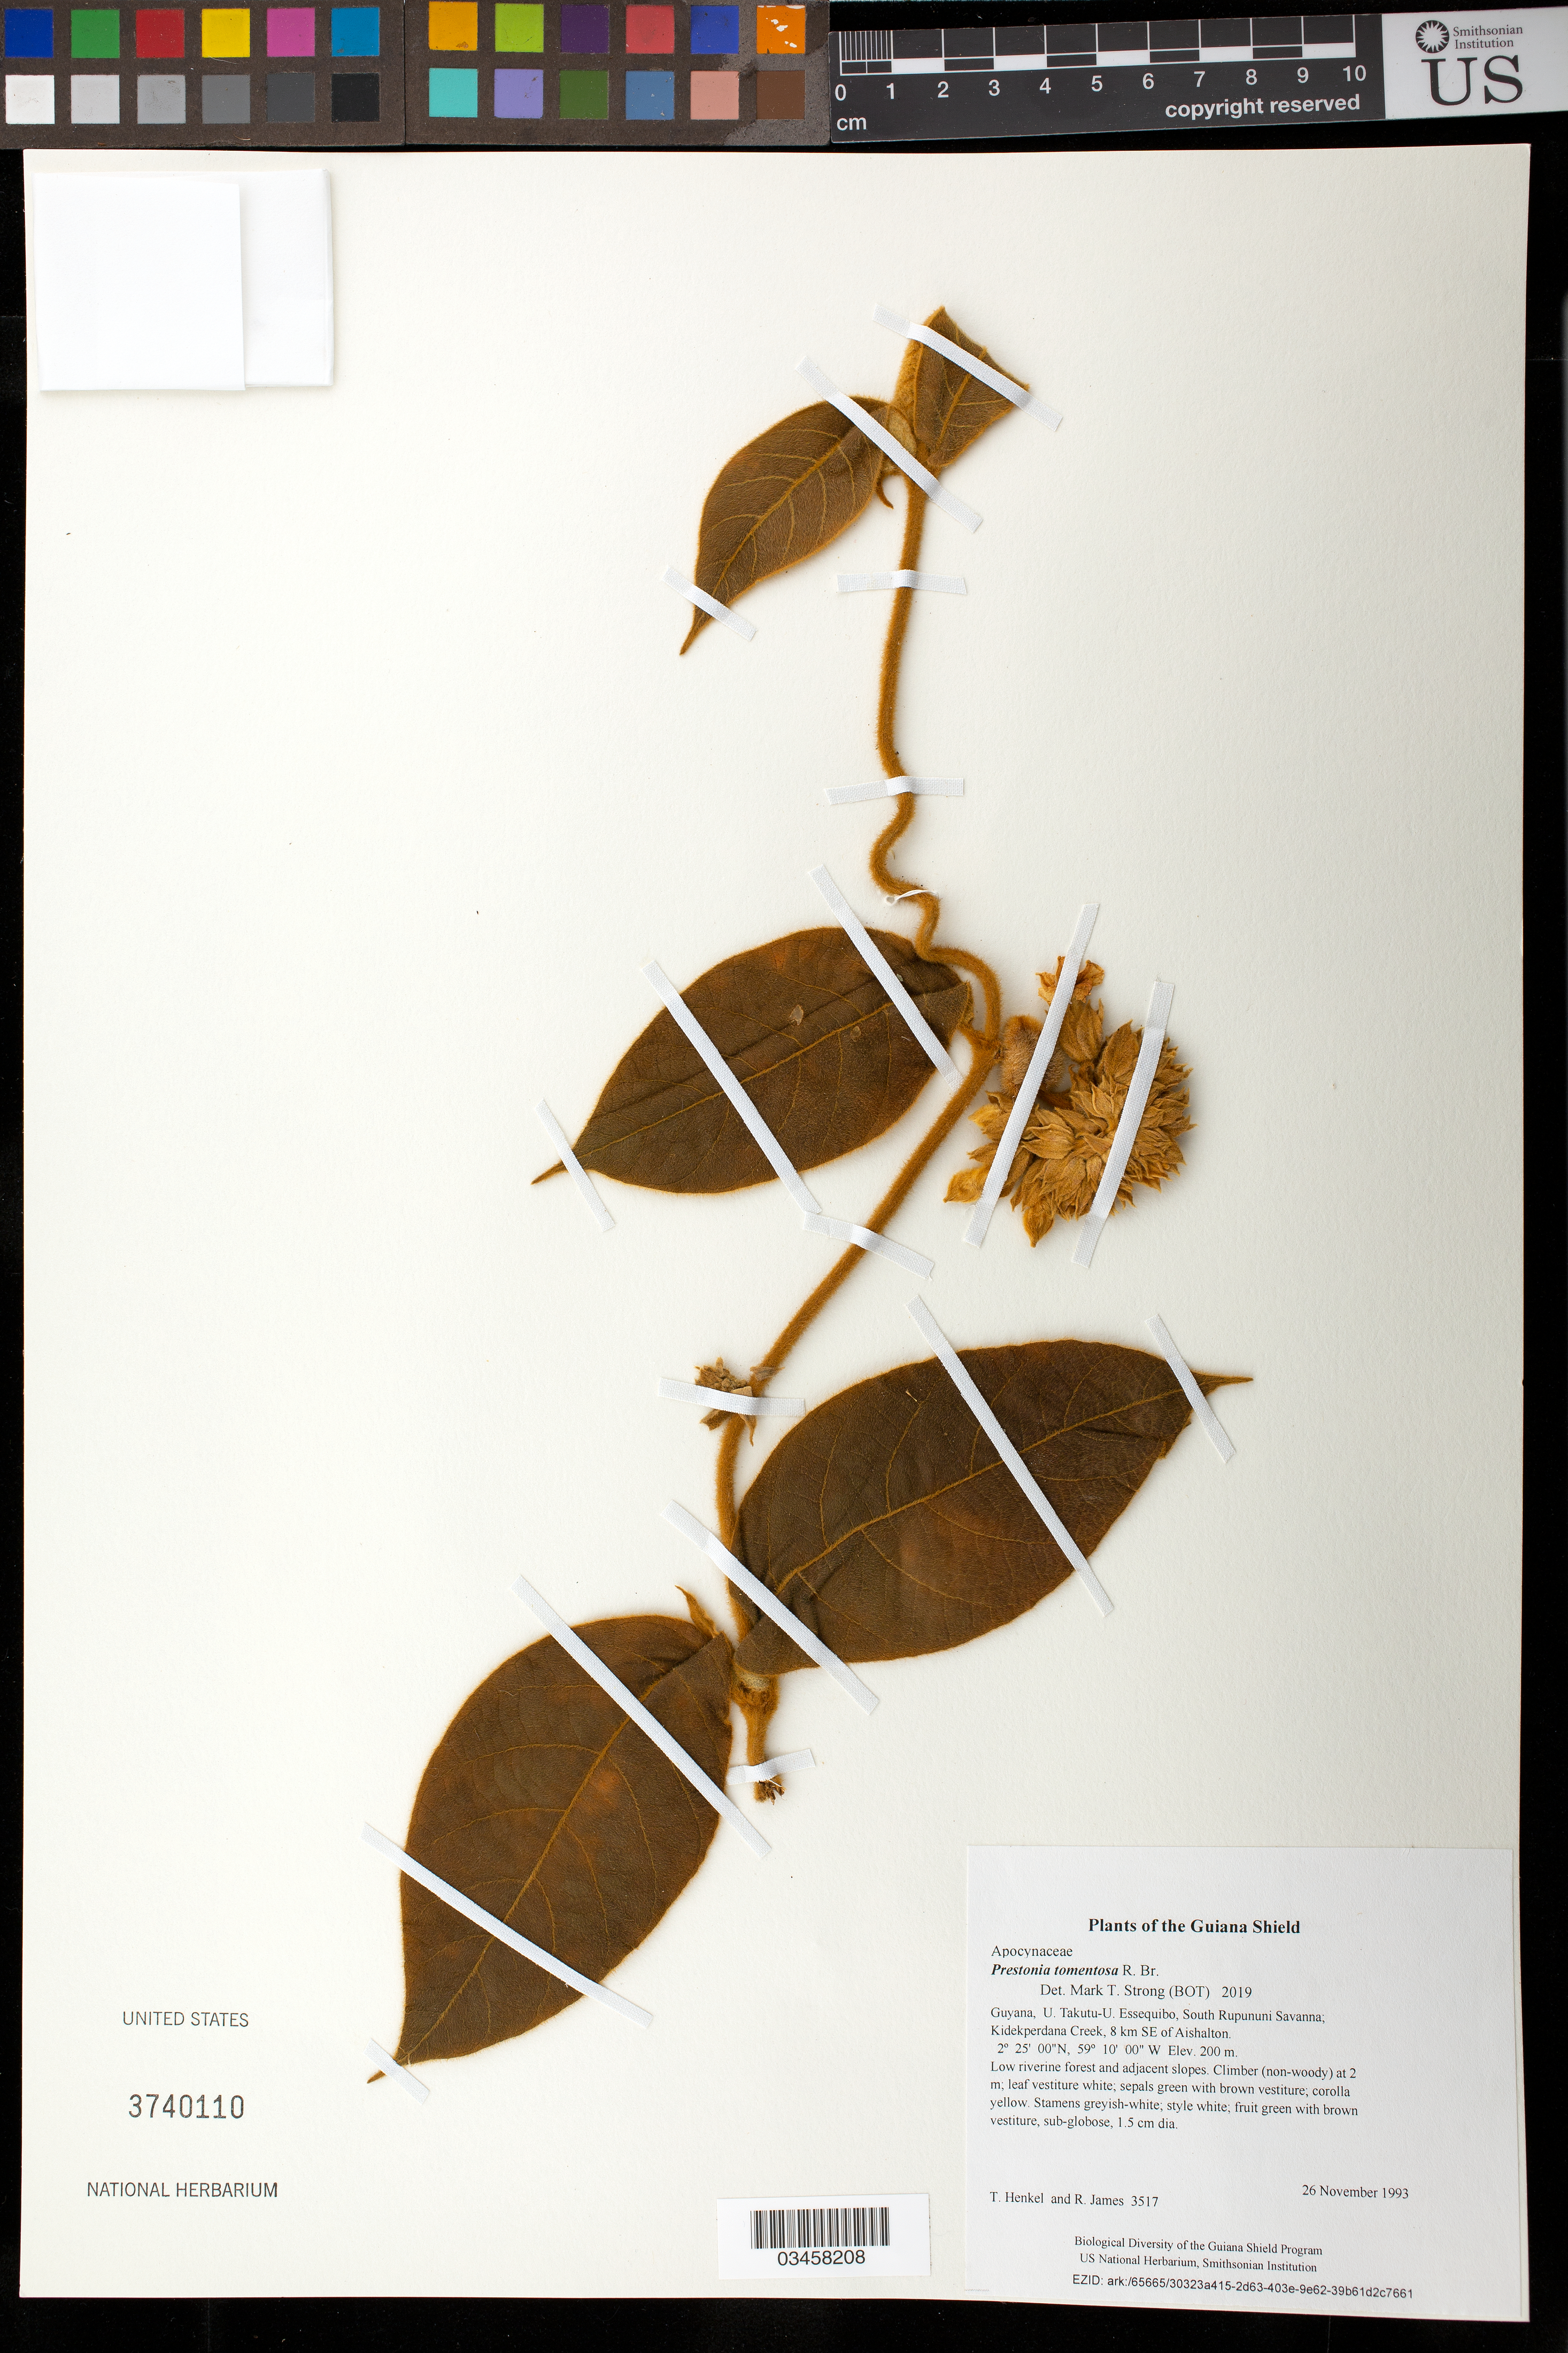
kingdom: Plantae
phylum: Tracheophyta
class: Magnoliopsida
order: Gentianales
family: Apocynaceae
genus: Prestonia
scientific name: Prestonia tomentosa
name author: R. Br.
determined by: Strong, Mark T., (BOT), Smithsonian Institution - National Museum of Natural History (UNITED STATES)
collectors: T. Henkel & R. James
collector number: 3517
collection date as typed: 26 November 1993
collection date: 1993-11-26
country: Guyana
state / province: U. Takutu-U. Essequibo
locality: South Rupununi Savanna; Kidekperdana Creek, 8 km SE of Aishalton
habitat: Low riverine forest and adjacent slopes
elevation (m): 200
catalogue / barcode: US 3740110